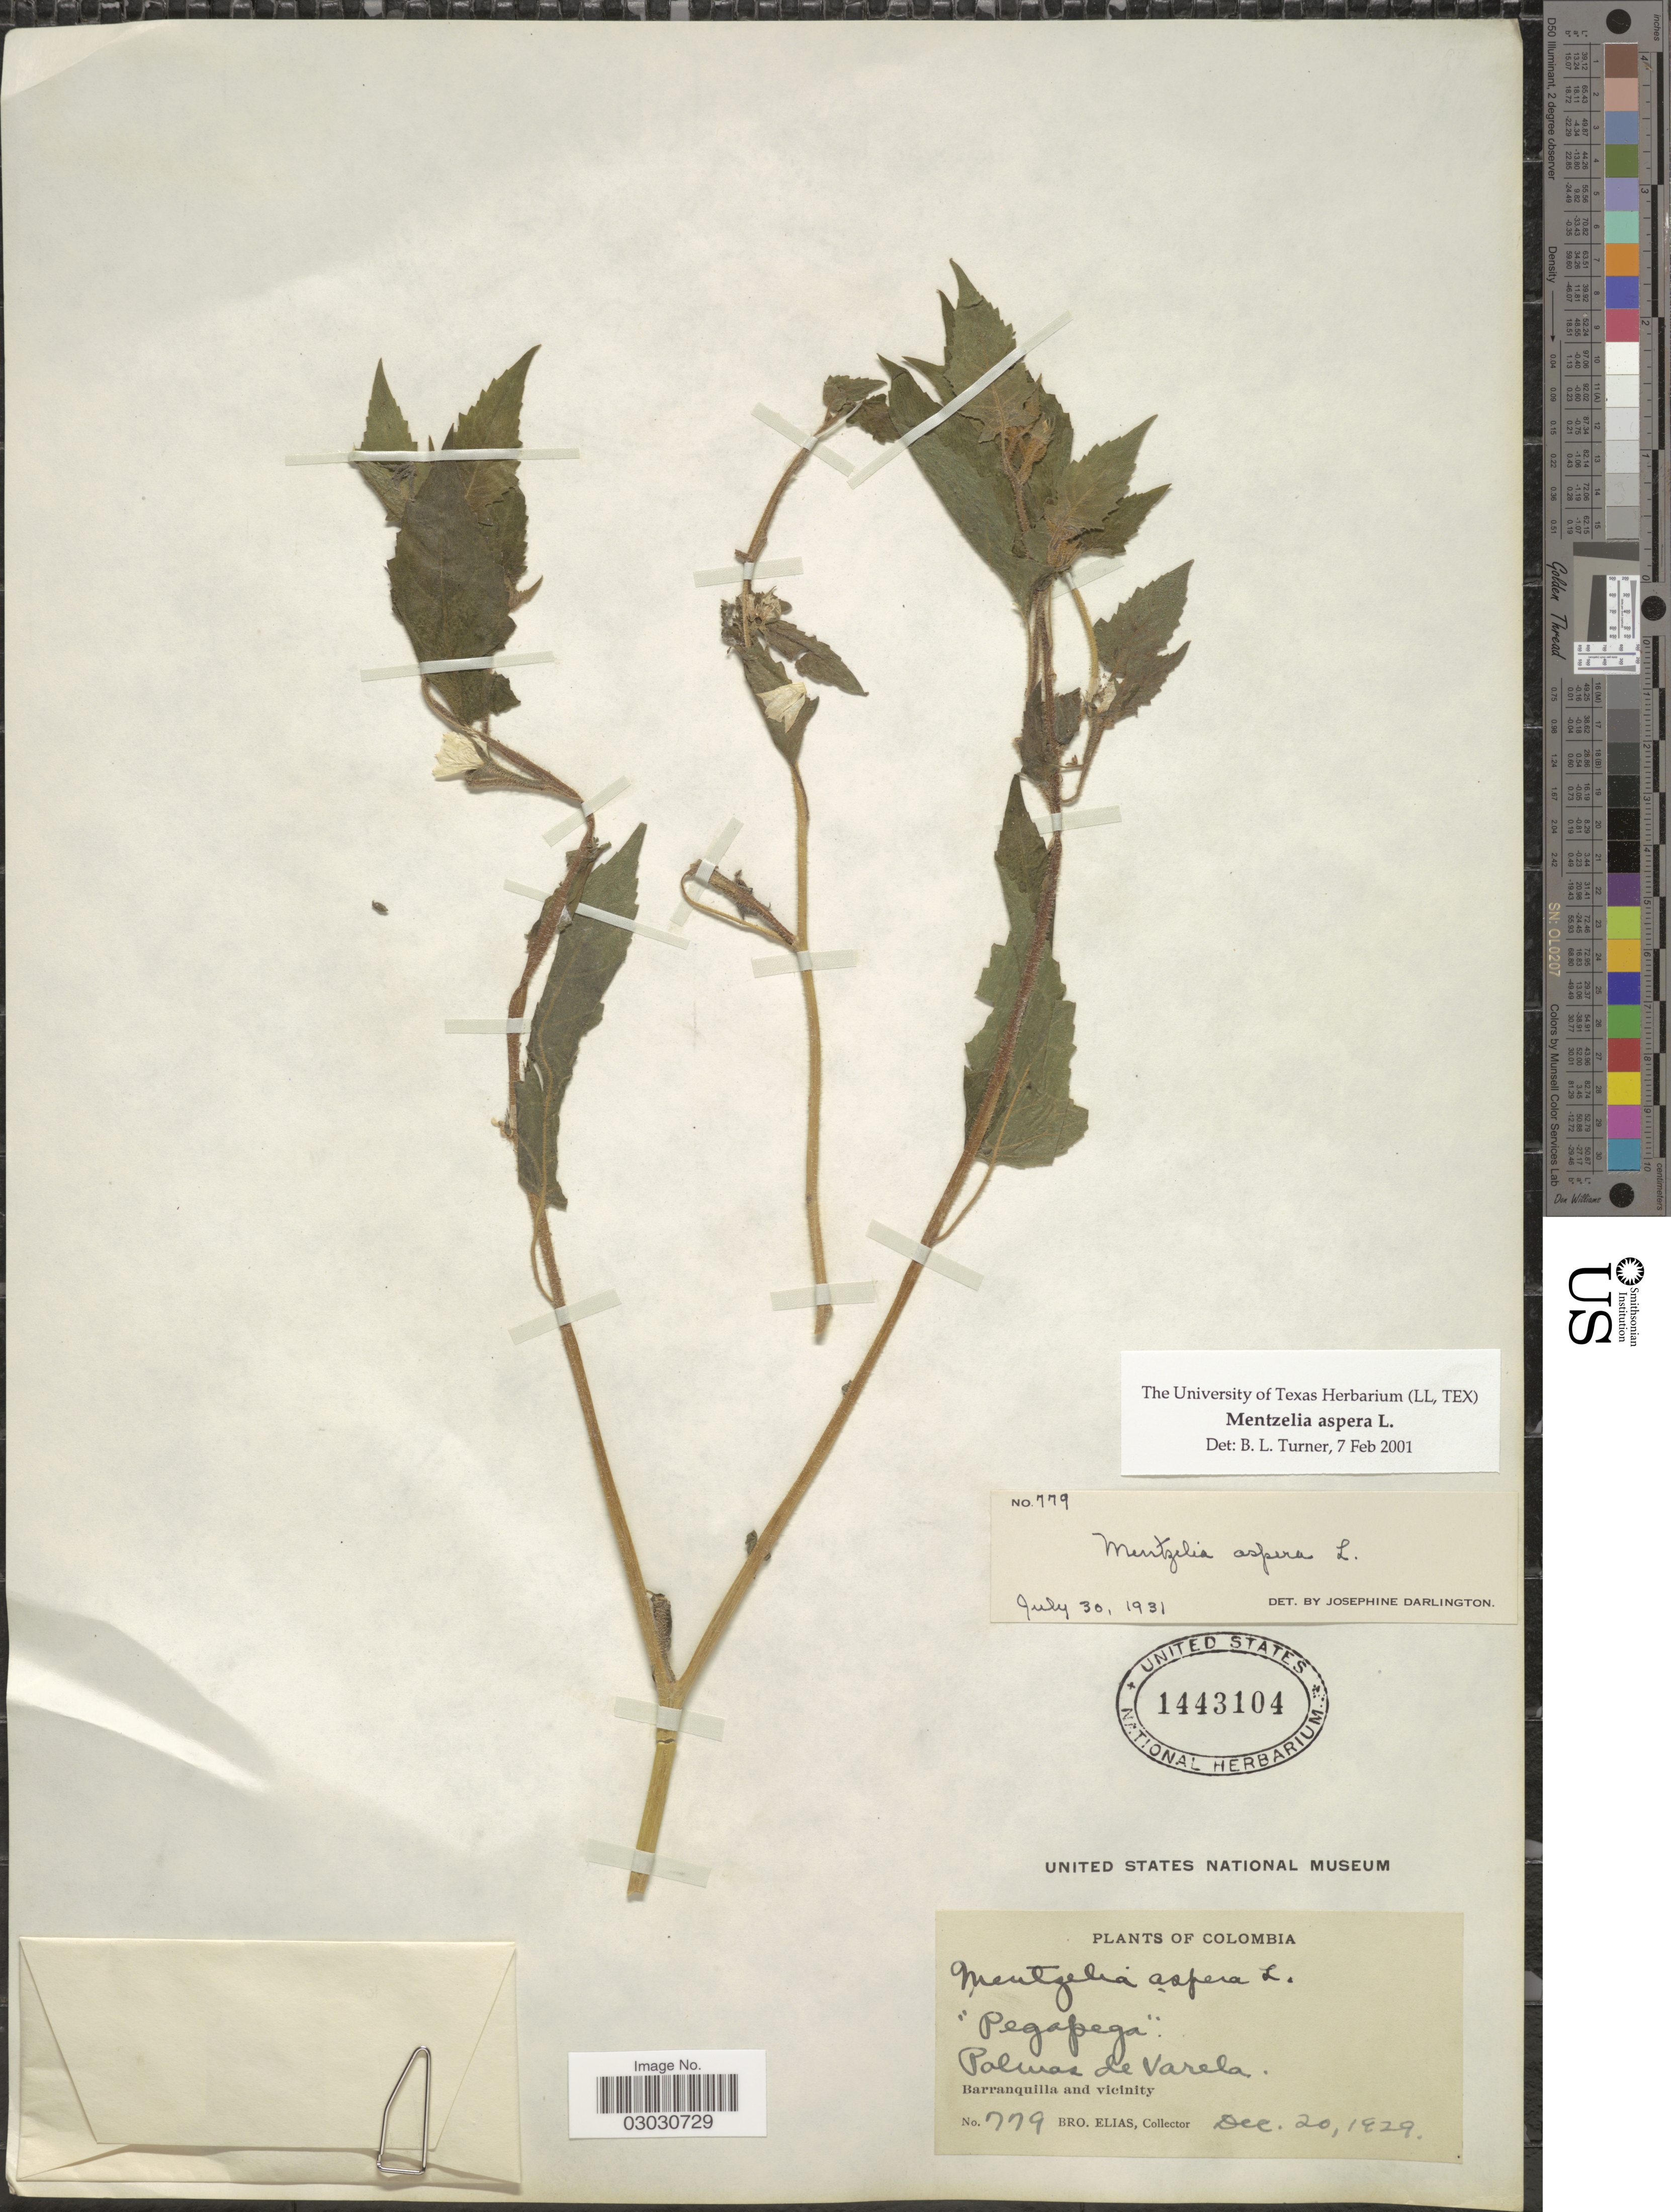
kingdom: Plantae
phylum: Tracheophyta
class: Magnoliopsida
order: Cornales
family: Loasaceae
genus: Mentzelia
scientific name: Mentzelia aspera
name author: L.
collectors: Bro. Elias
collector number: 779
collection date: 1929-12-20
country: Colombia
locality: Palmas de Varela. Barranquilla and vicinity.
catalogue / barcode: US 1443104